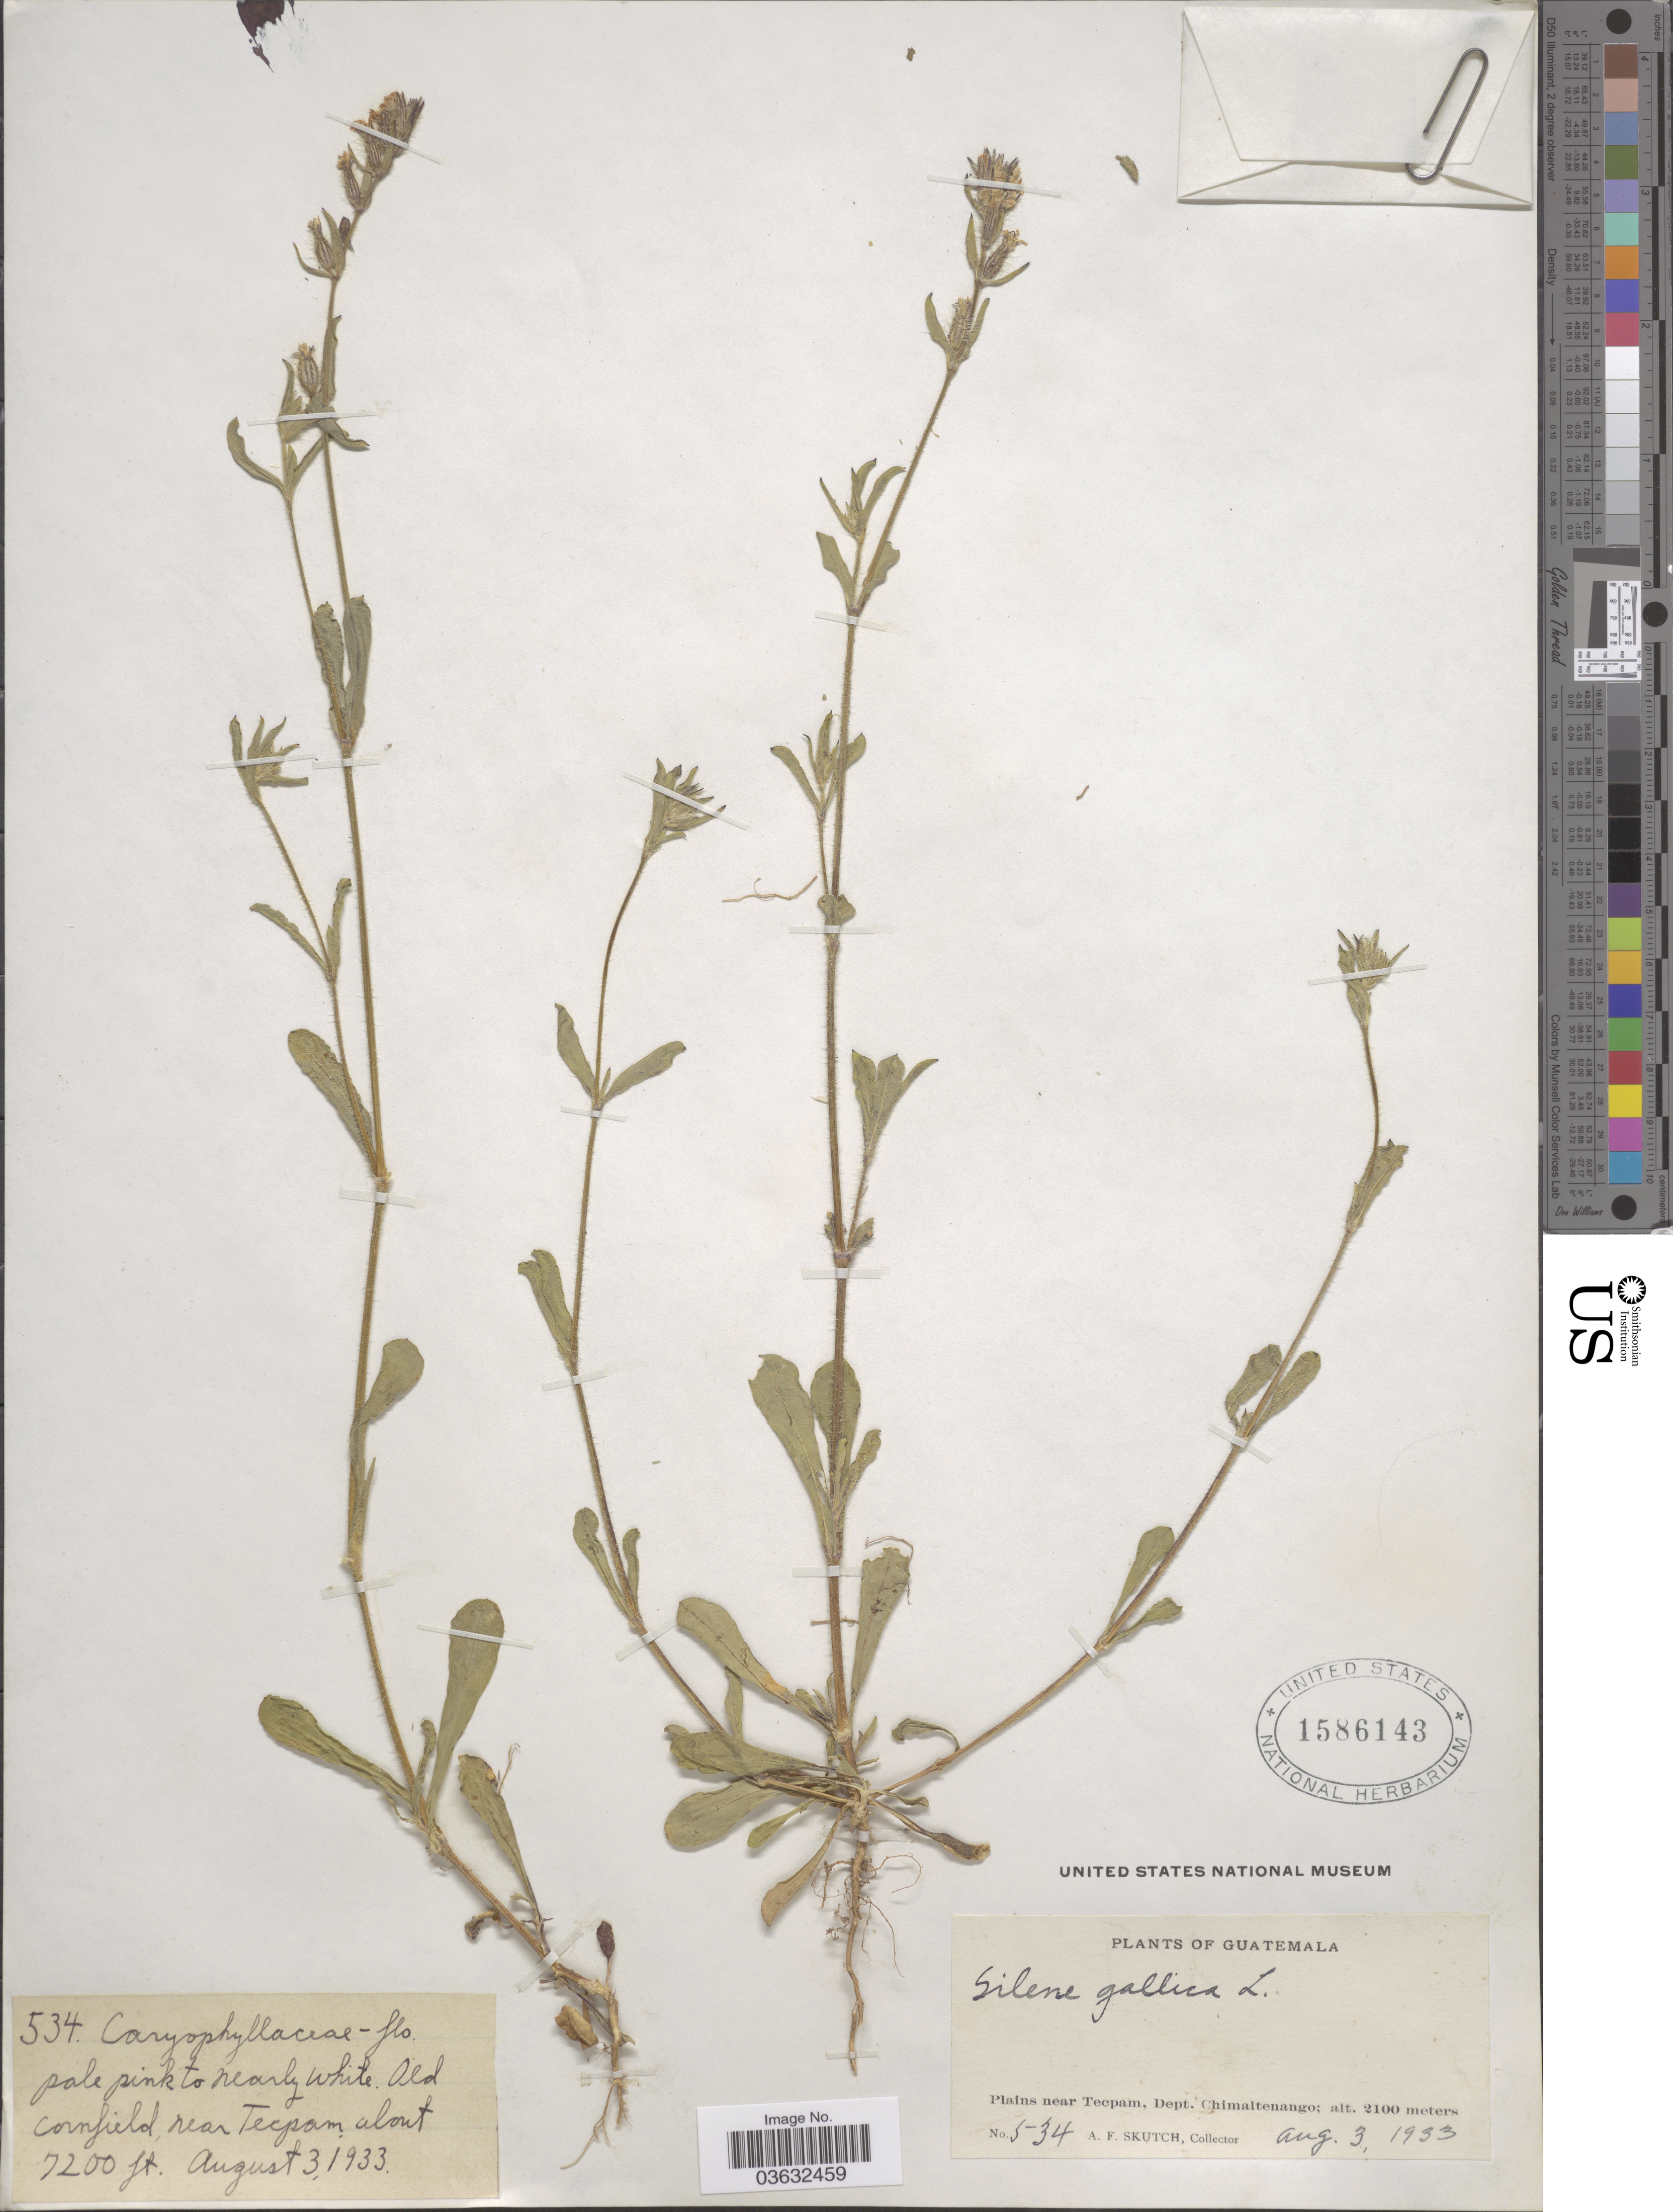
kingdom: Plantae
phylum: Tracheophyta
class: Magnoliopsida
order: Caryophyllales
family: Caryophyllaceae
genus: Silene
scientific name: Silene anglica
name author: L.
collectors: A. F. Skutch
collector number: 534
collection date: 1933-08-03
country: Guatemala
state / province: Chimaltenango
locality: Old Cornfield, near Tecpam. Plains near Tecpam, Dept. Chimaltenango.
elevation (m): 2195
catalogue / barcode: US 1586143